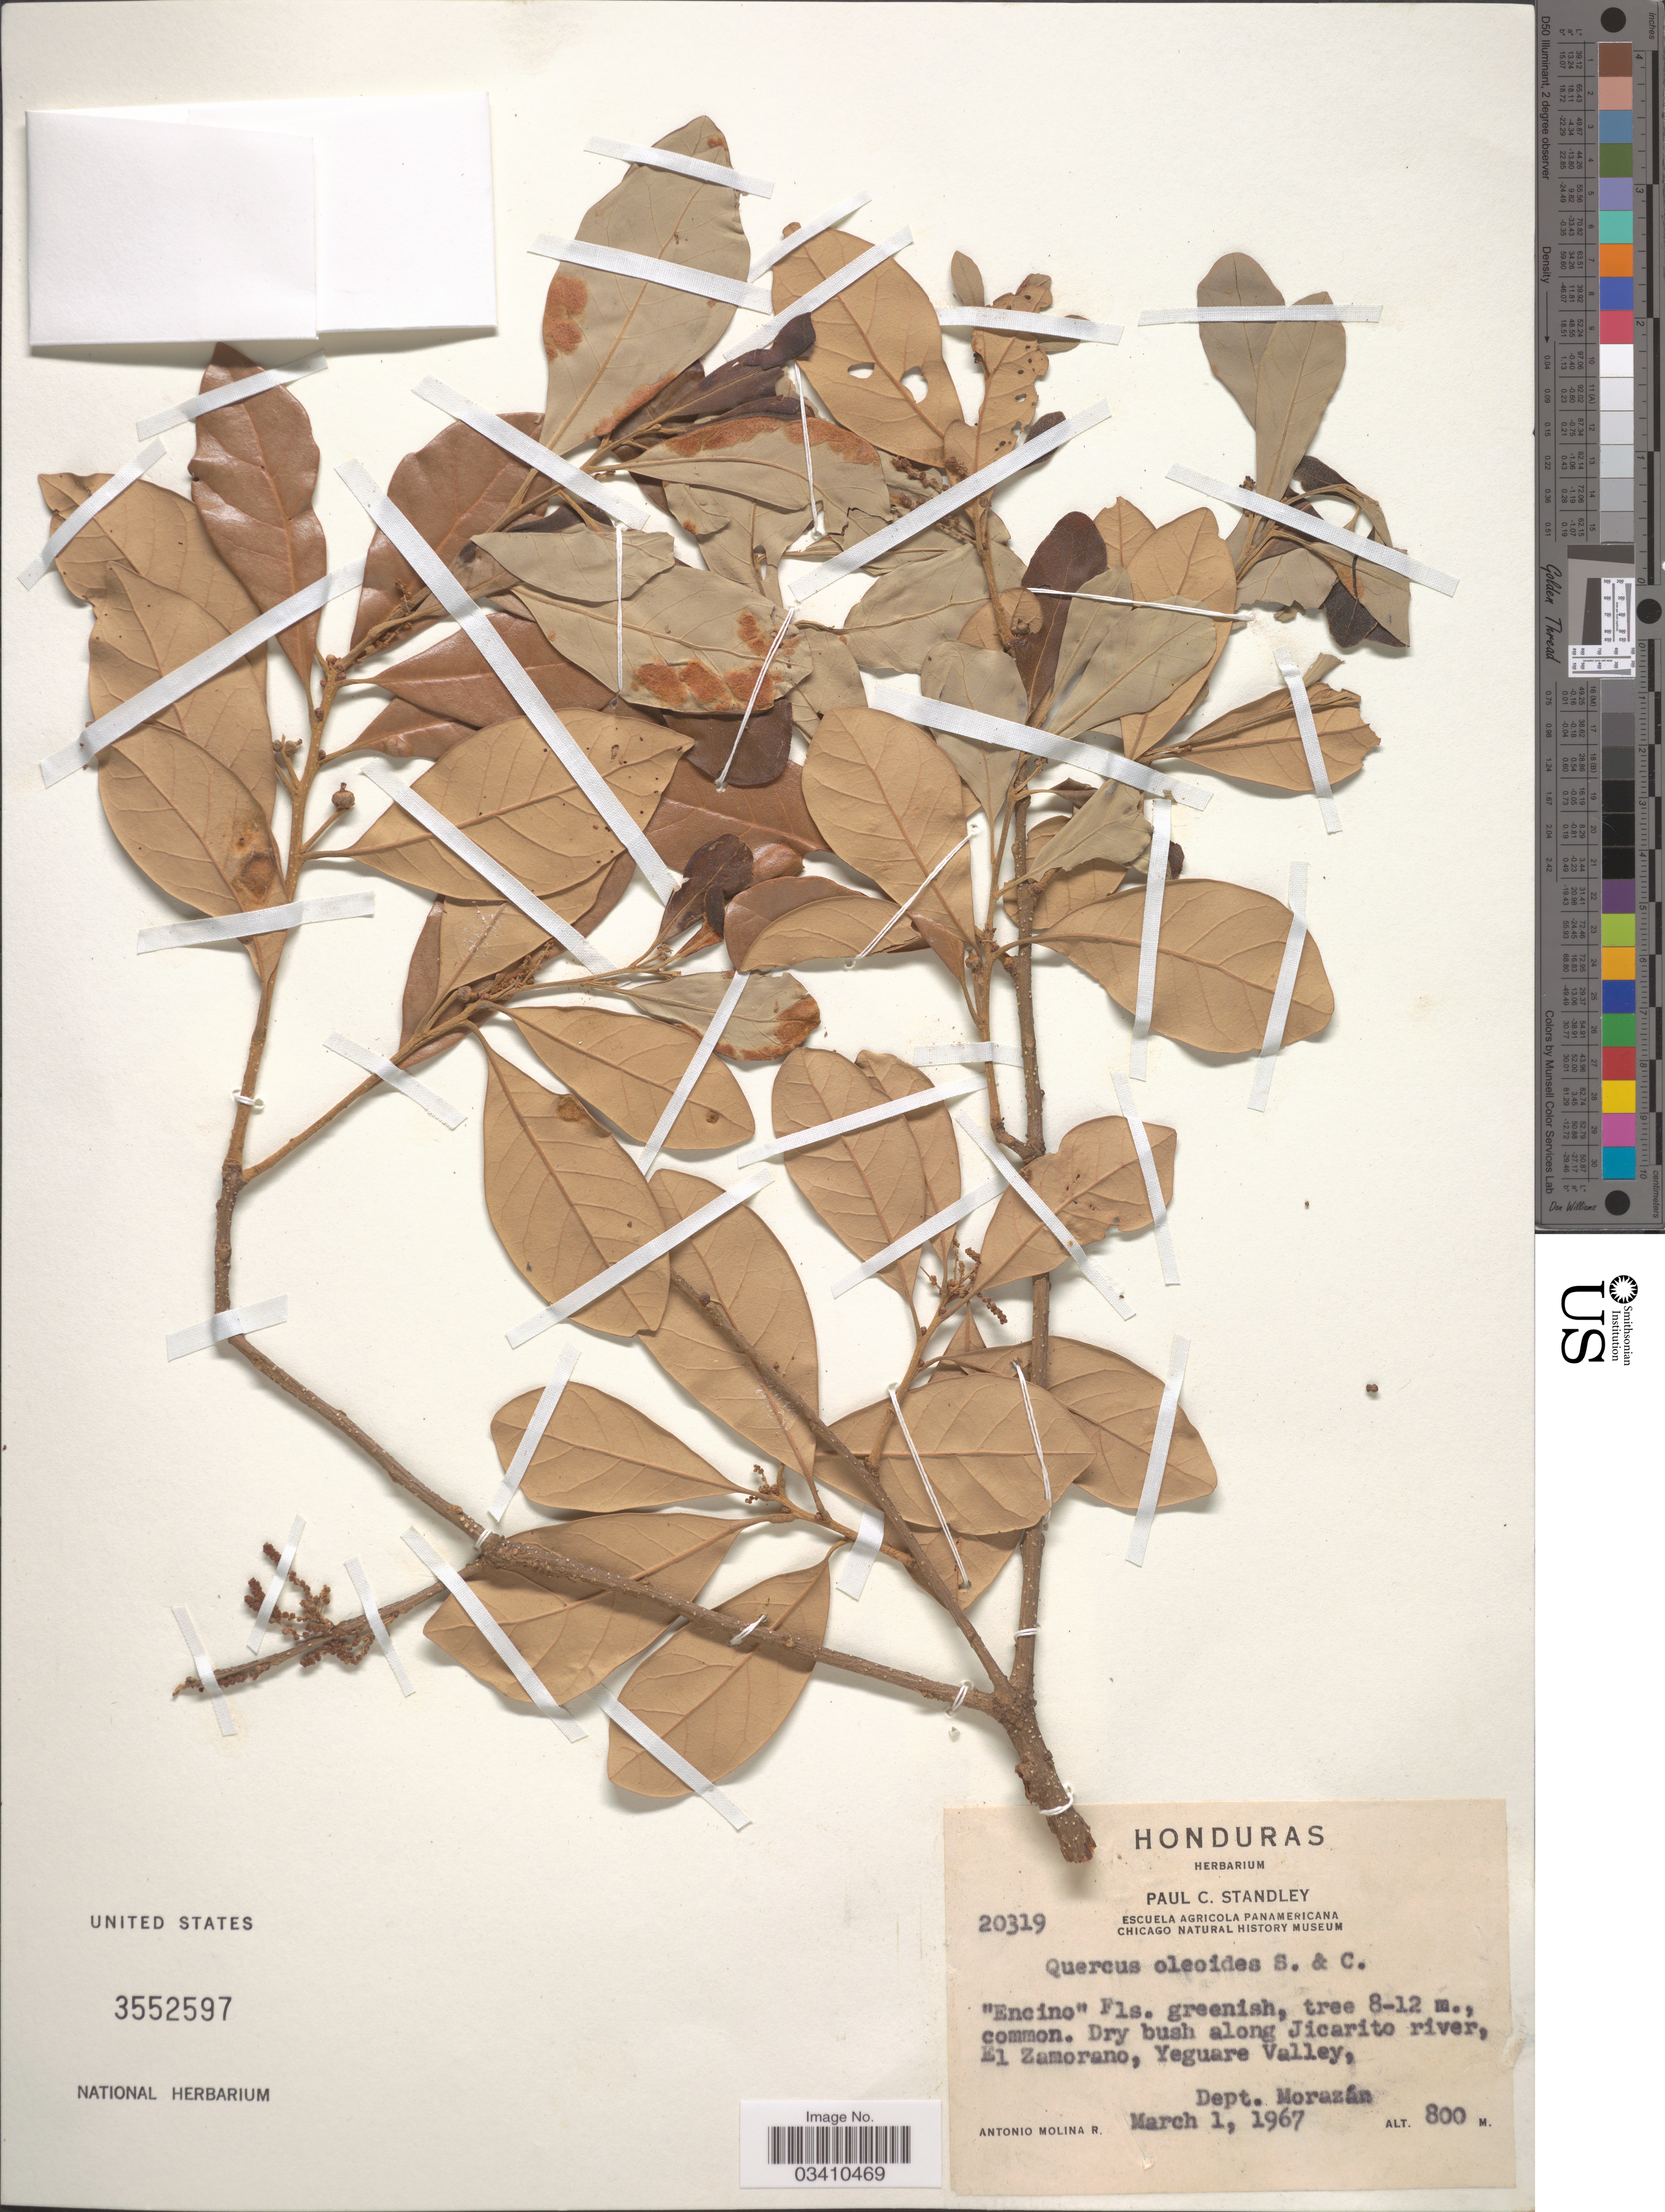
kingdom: Plantae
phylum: Tracheophyta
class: Magnoliopsida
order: Fagales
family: Fagaceae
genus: Quercus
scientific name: Quercus oleoides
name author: Schltdl. & Cham.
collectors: A. Molina R.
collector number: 20319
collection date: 1967-03-01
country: Honduras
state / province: Fco. Morazán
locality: Along Jicarito river, El Zamorano, Yeguare Valley, Dept. Morazán.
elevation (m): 800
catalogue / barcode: US 3552597